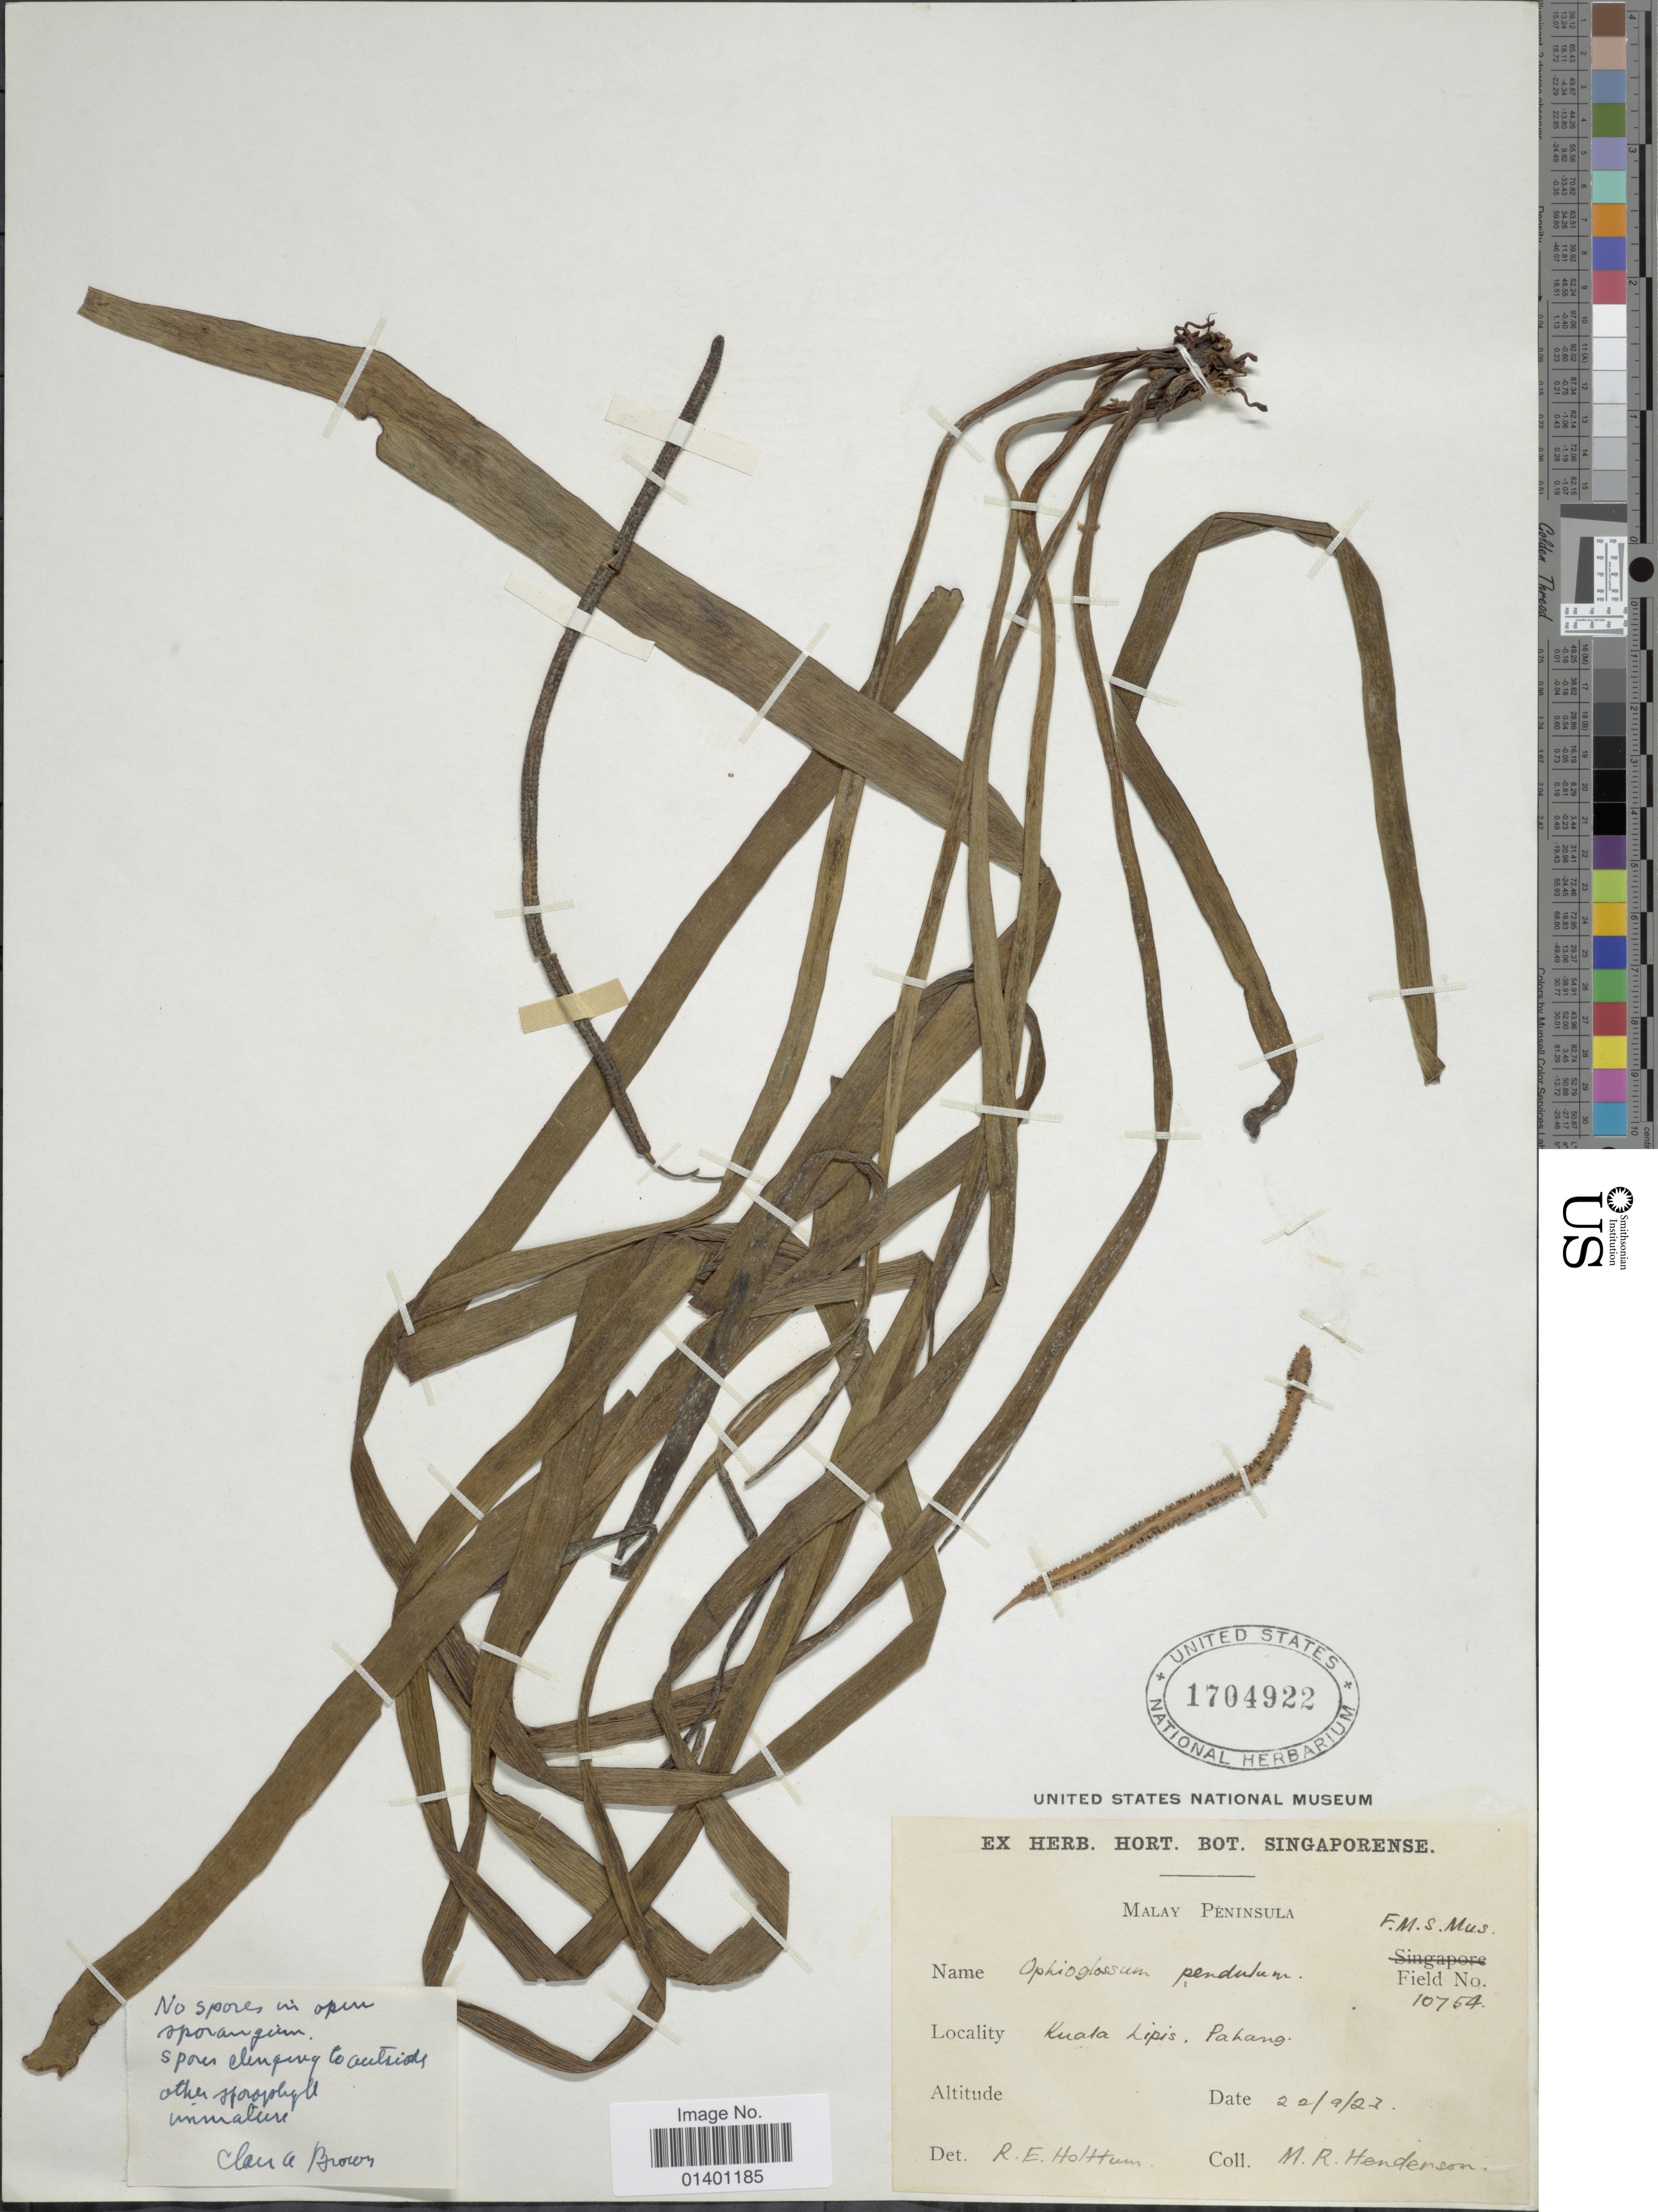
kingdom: Plantae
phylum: Tracheophyta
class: Polypodiopsida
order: Ophioglossales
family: Ophioglossaceae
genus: Ophioglossum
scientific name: Ophioglossum pendulum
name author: L.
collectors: M. Henderson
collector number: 10754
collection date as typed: Transcribed d/m/y: 22/9/23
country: Malaysia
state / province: Pahang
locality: Malay Peninsula, Kuala Lipis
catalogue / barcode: US 1704922